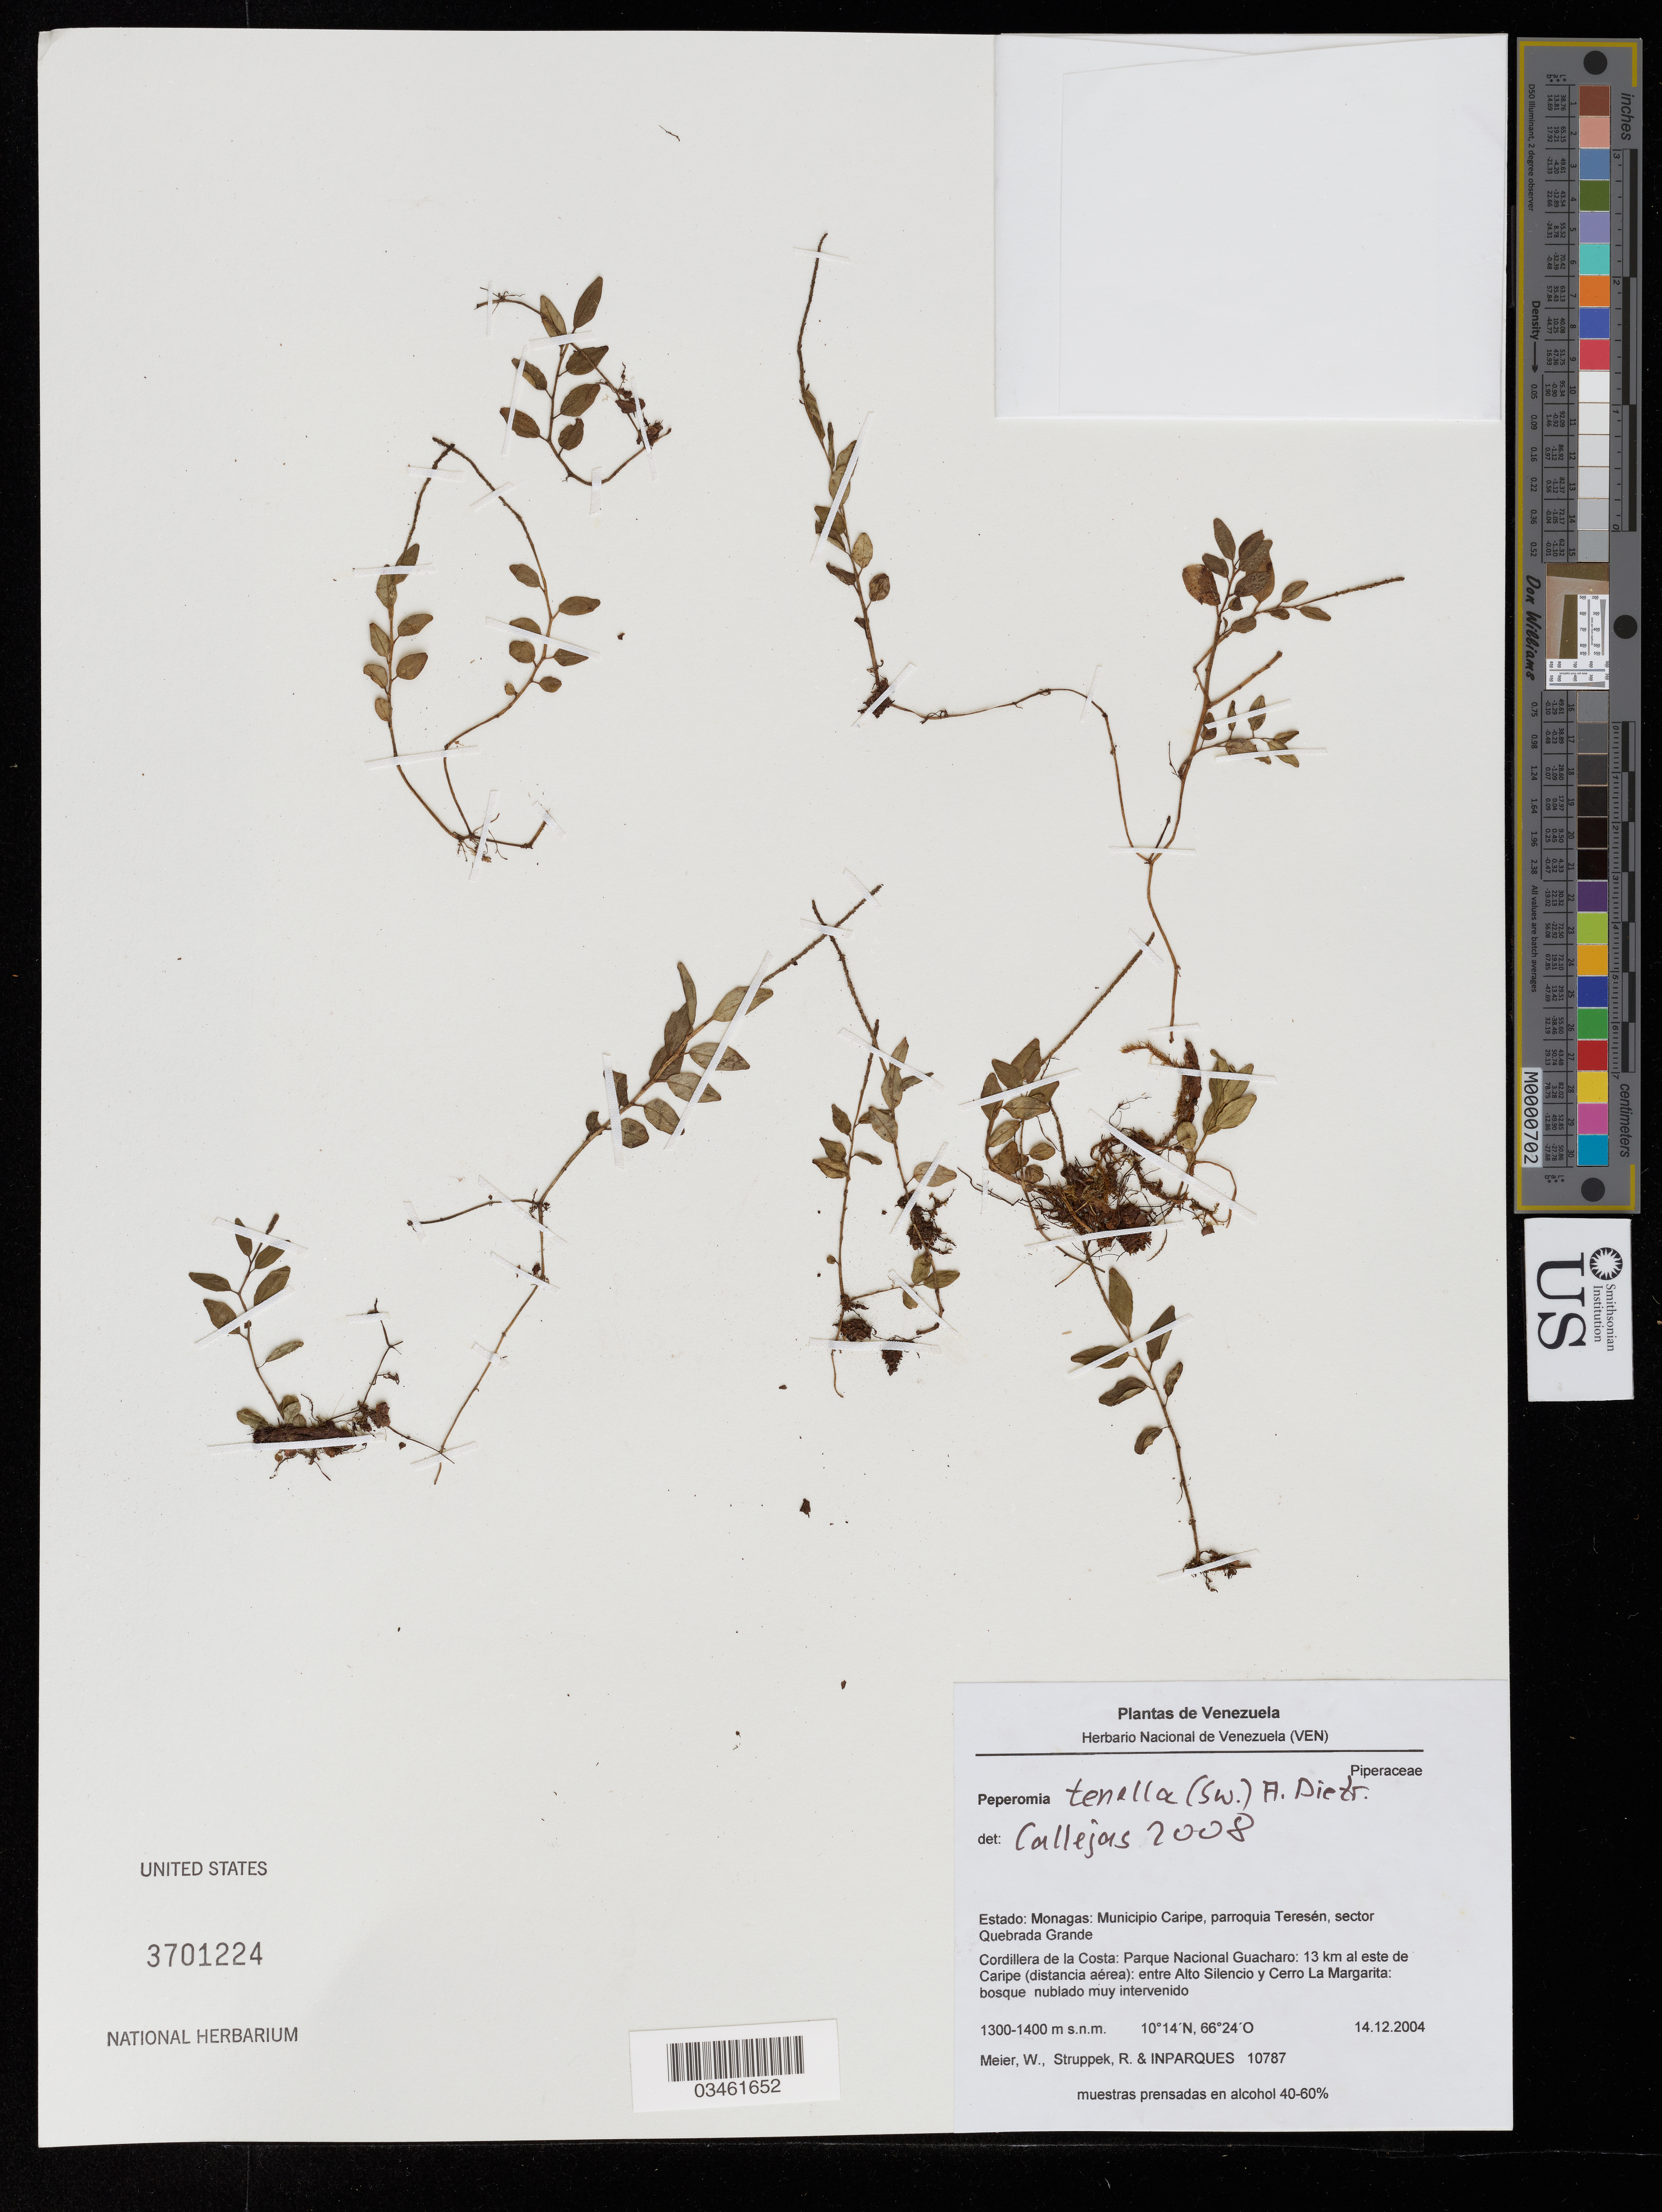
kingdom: Plantae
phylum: Tracheophyta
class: Magnoliopsida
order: Piperales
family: Piperaceae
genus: Peperomia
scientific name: Peperomia tenella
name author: (Sw.) A. Dietr.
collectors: W. Meier, R. Struppek & Inparques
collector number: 10787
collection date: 2004-12-14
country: Venezuela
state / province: Monagas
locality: Municipiio Caripe, parroquia Teresén, sector Quebrada Grande. Cordillera de la Costa: Parque Nacional Guacharo: 13 km al este de Caripe (distancia aérea): entre Alto Silencio y Cerro La Margarita.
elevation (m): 1300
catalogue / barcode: US 3701224